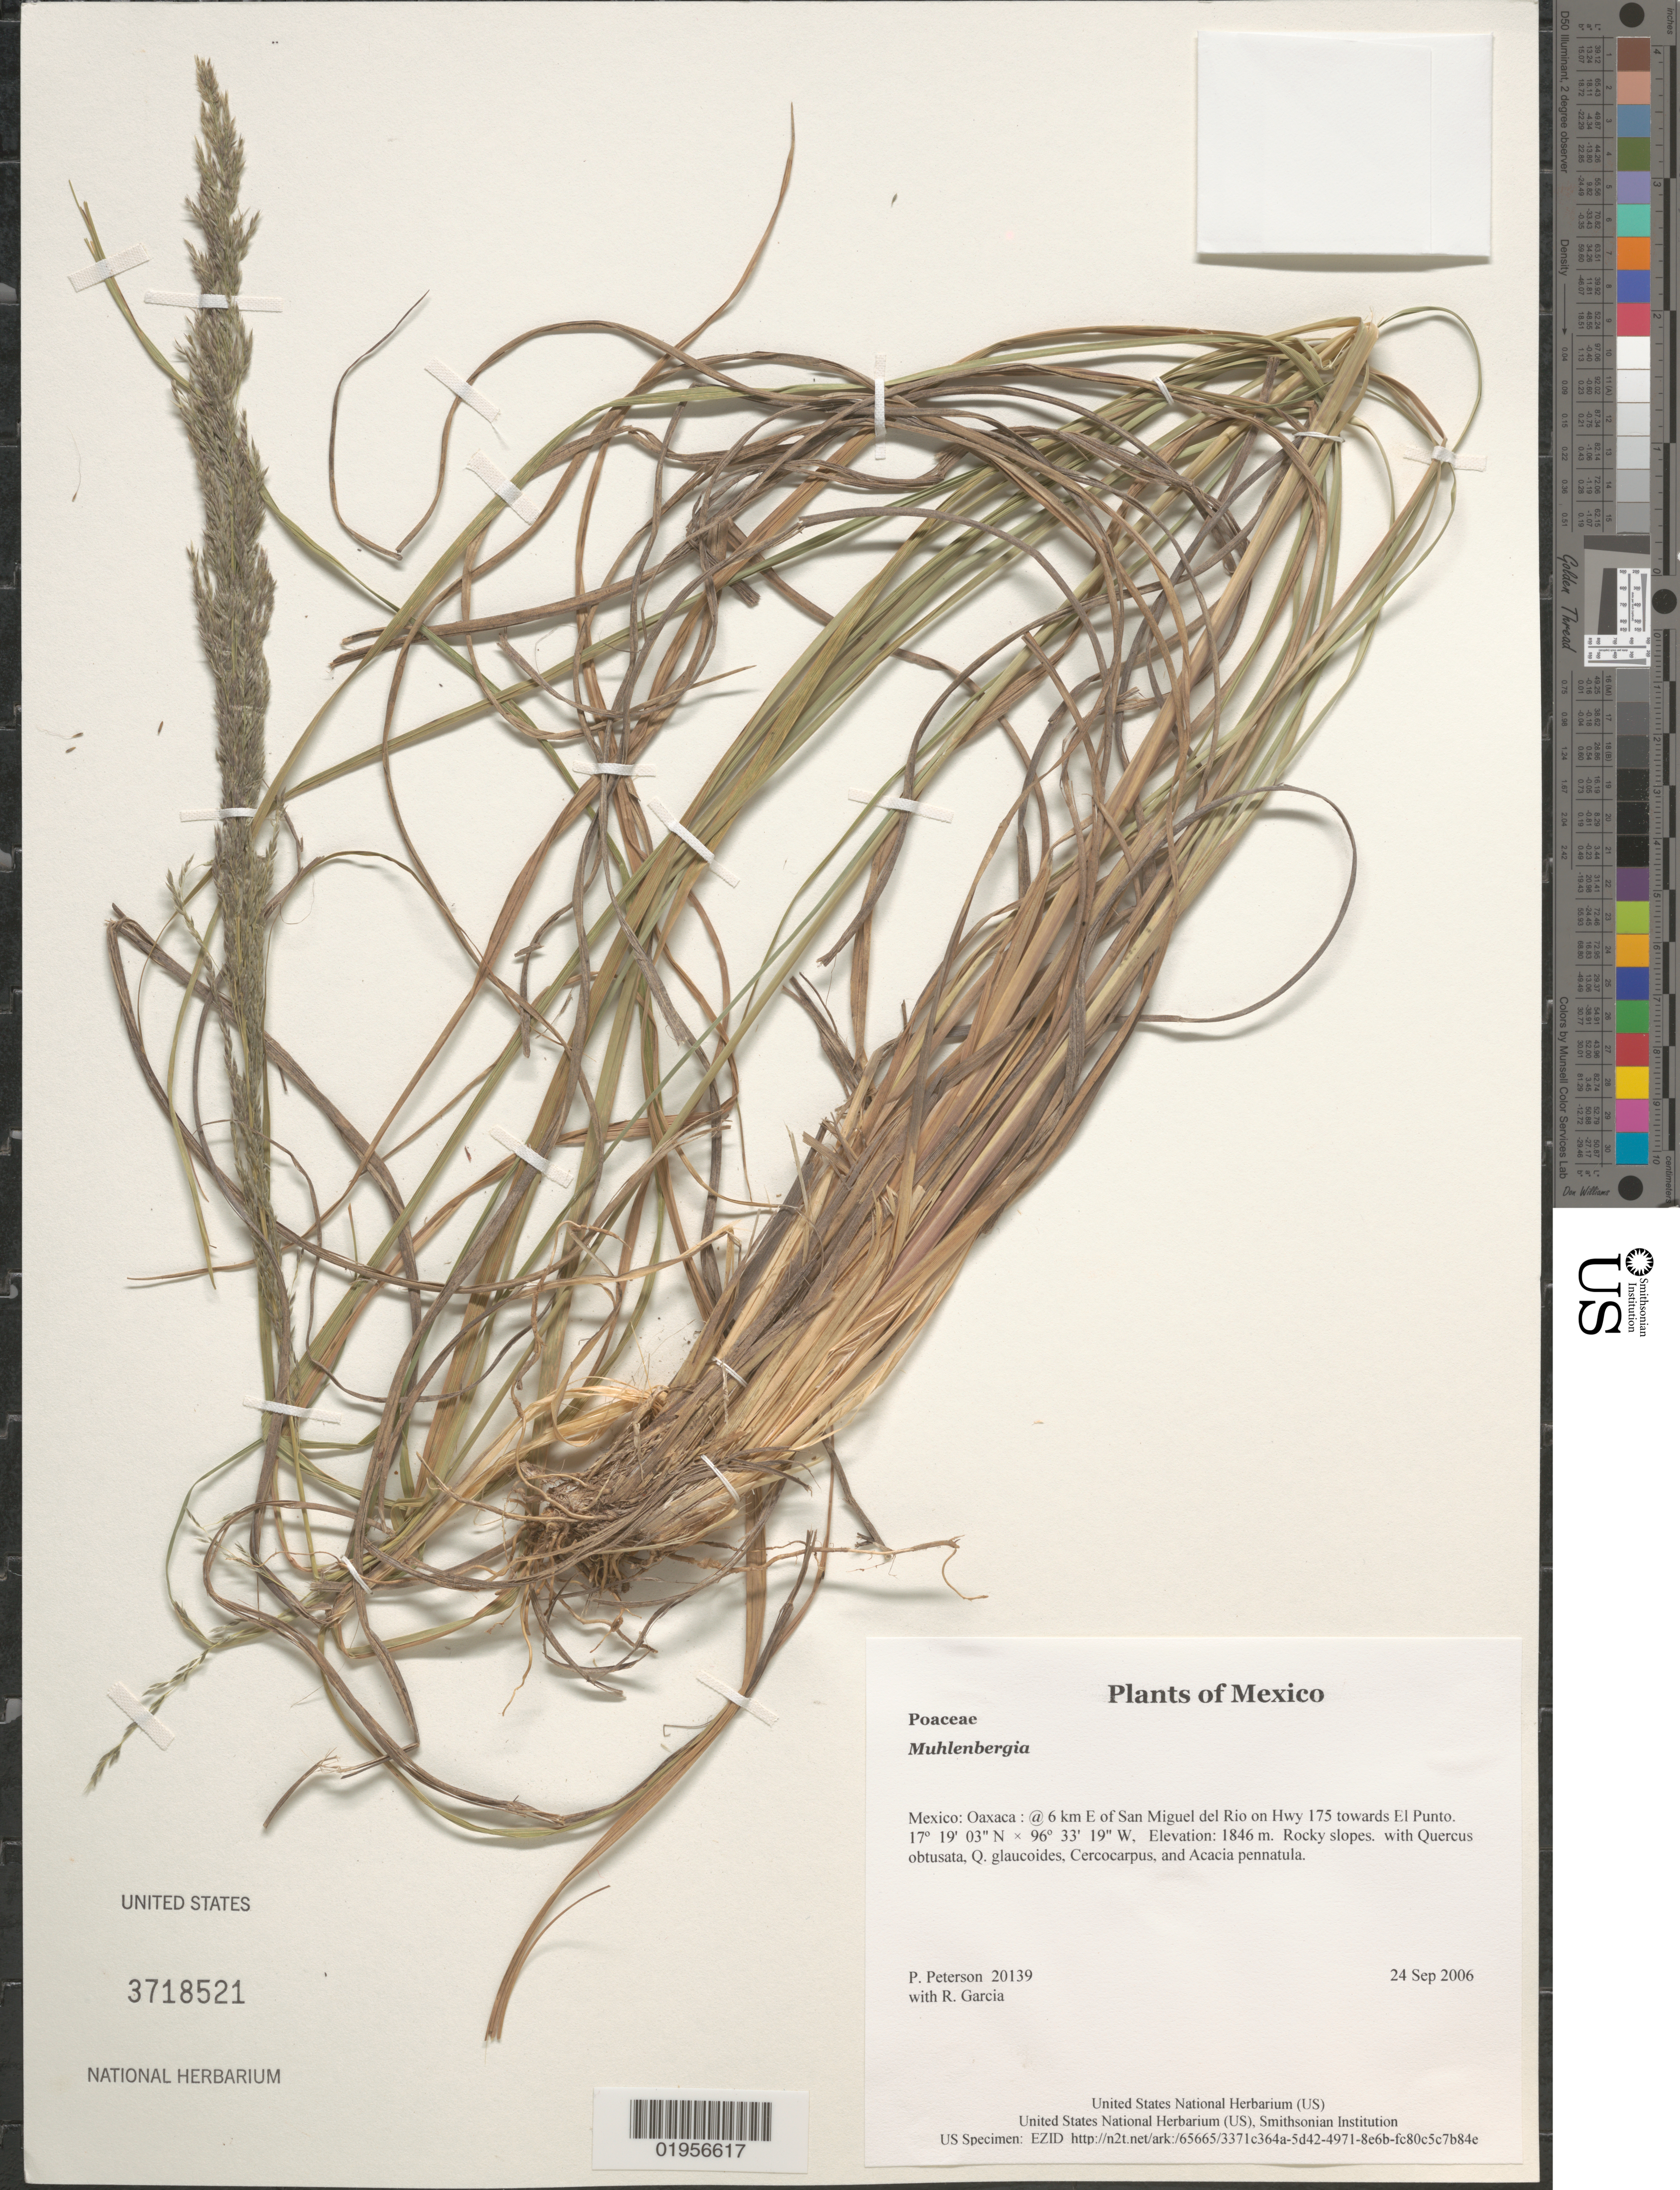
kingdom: Plantae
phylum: Tracheophyta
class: Liliopsida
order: Poales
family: Poaceae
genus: Muhlenbergia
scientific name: Muhlenbergia sp.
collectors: P. M. Peterson & R. Garcia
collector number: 20139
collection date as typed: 24 Sep 2006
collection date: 2006-09-24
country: Mexico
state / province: Oaxaca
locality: @ 6 km E of San Miguel del Rio on Hwy 175 towards El Punto.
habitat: Rocky slopes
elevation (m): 1846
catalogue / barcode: US 3718521